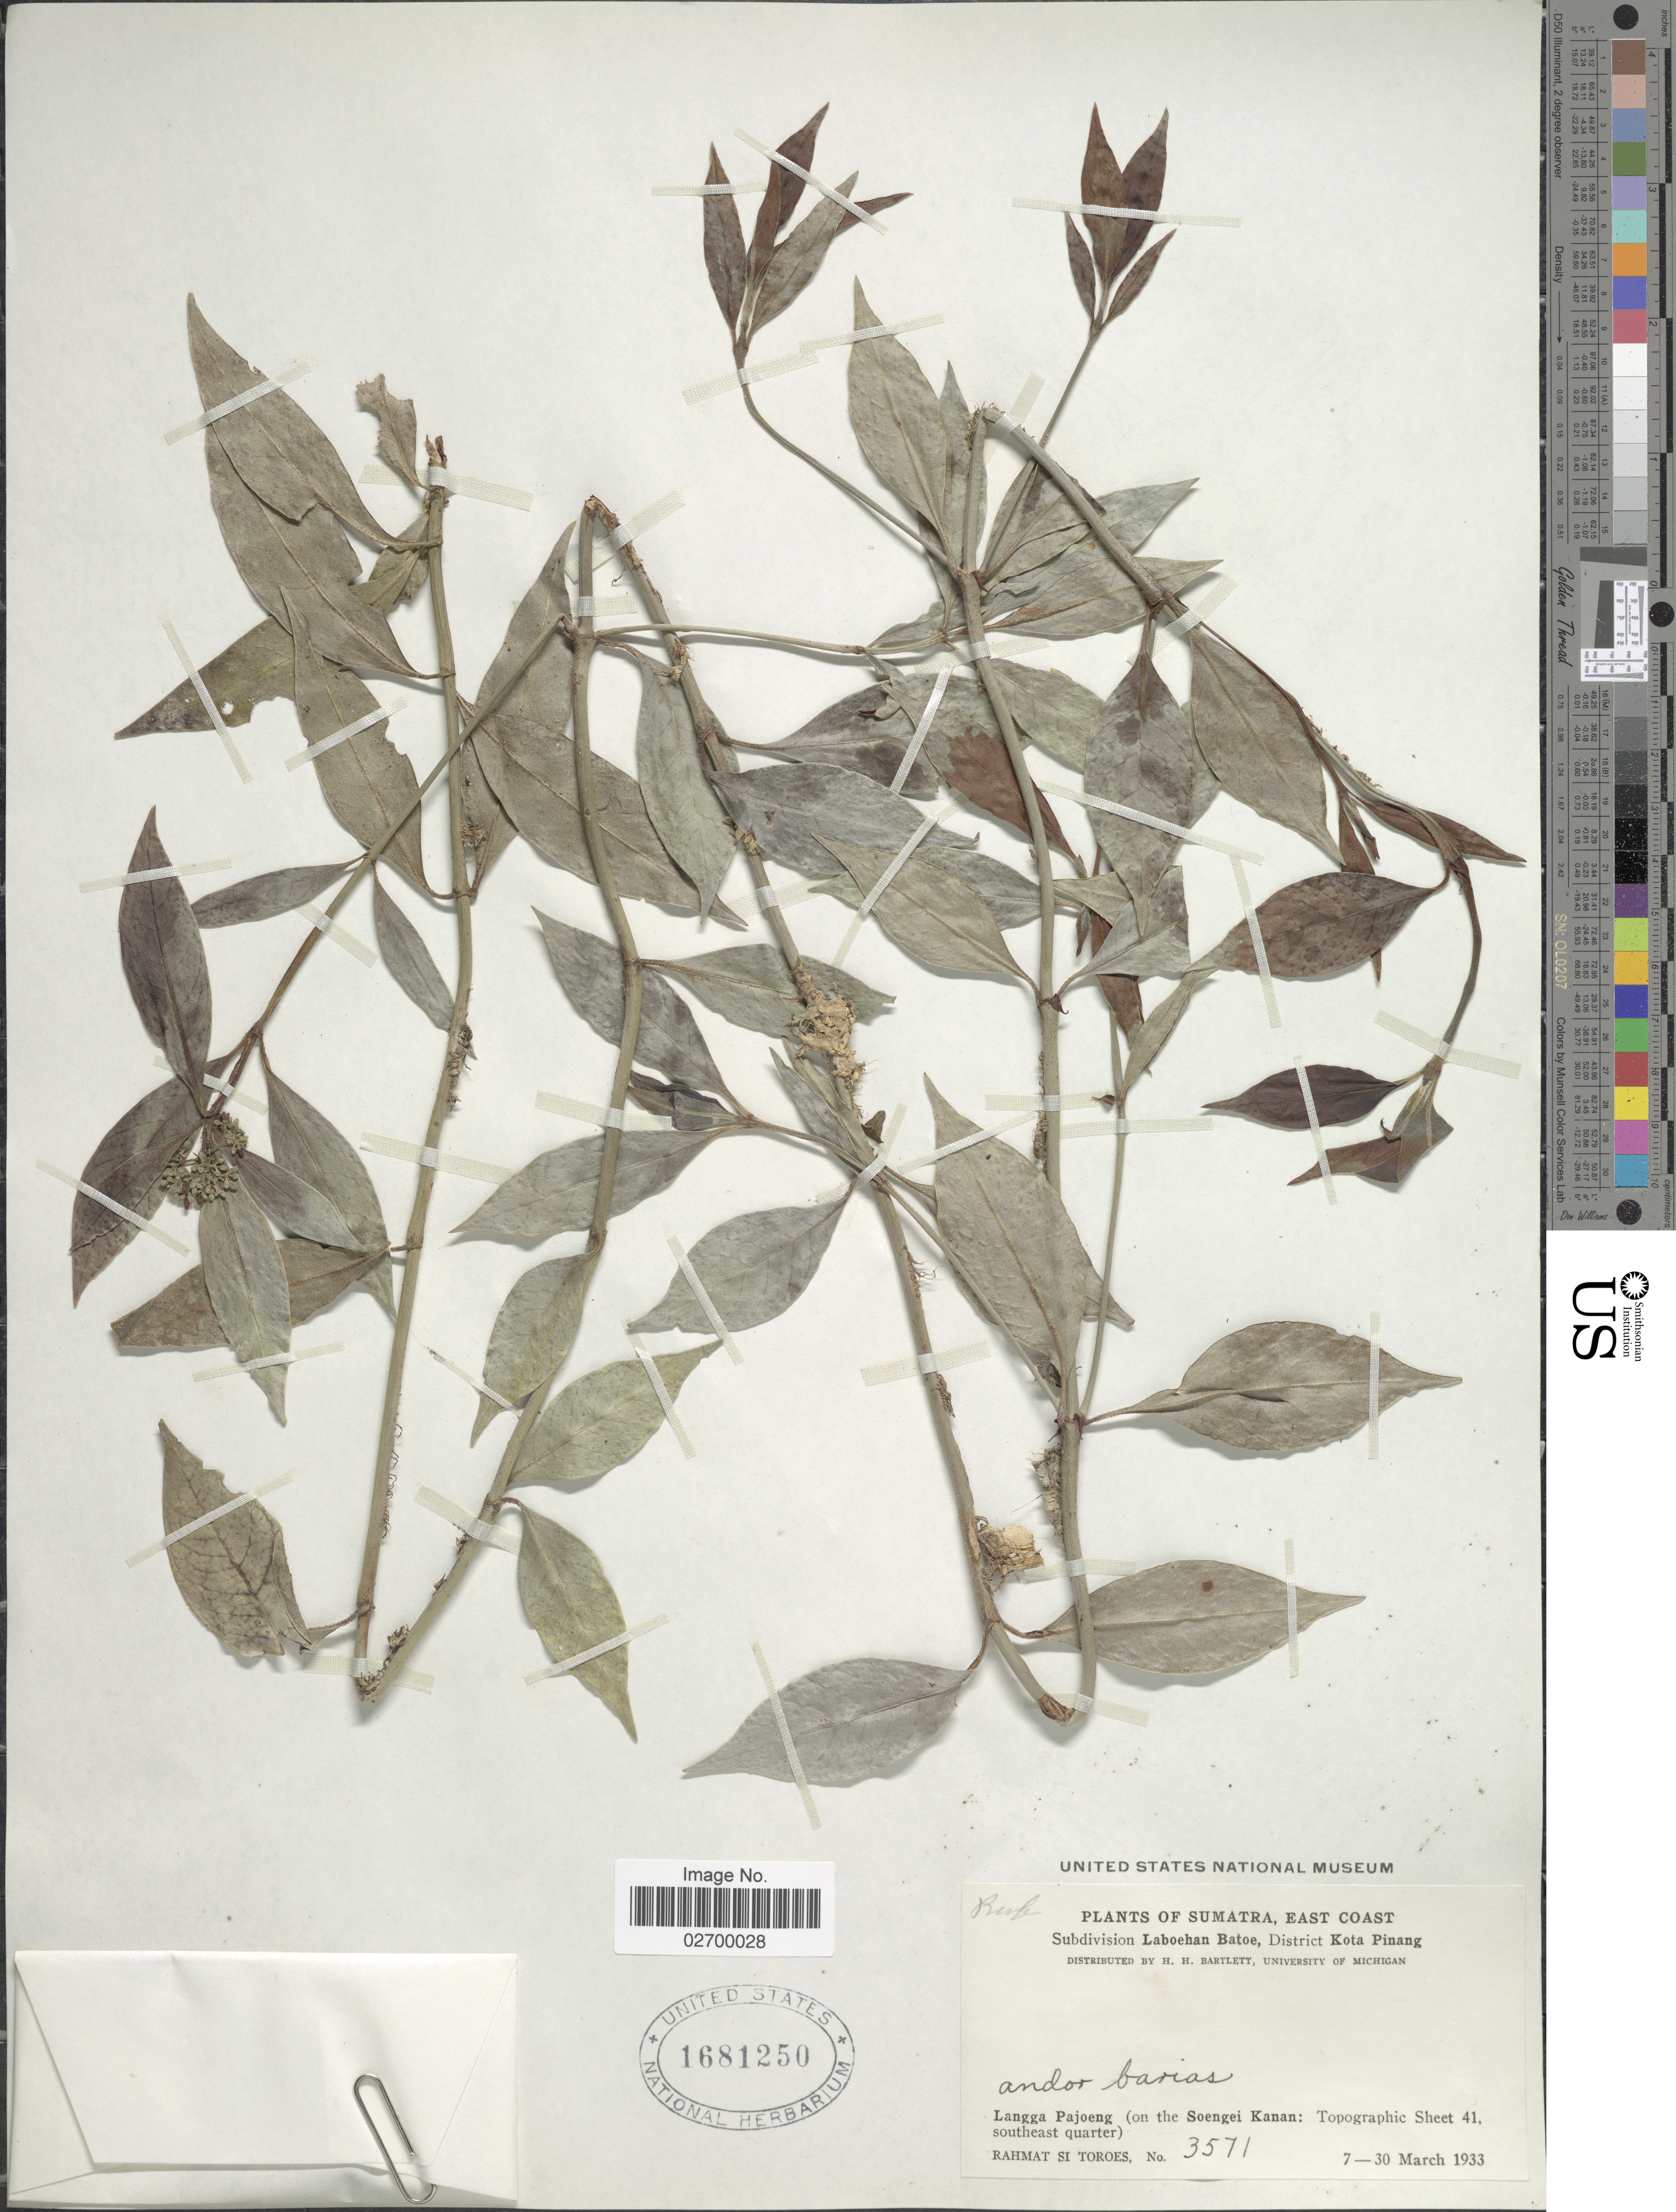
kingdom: Plantae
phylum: Tracheophyta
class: Magnoliopsida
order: Gentianales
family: Rubiaceae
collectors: Rahmat Si Boeea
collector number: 3571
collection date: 1933-03-07/1933-03-30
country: Indonesia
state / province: Sumatra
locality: East Coast. Subdivision Laboehan Batoe, District Kota Pinang. Langga Pajoeng (on the Soengei Kanan: Topographic Sheet 41, southeast quarter)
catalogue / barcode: US 1681250